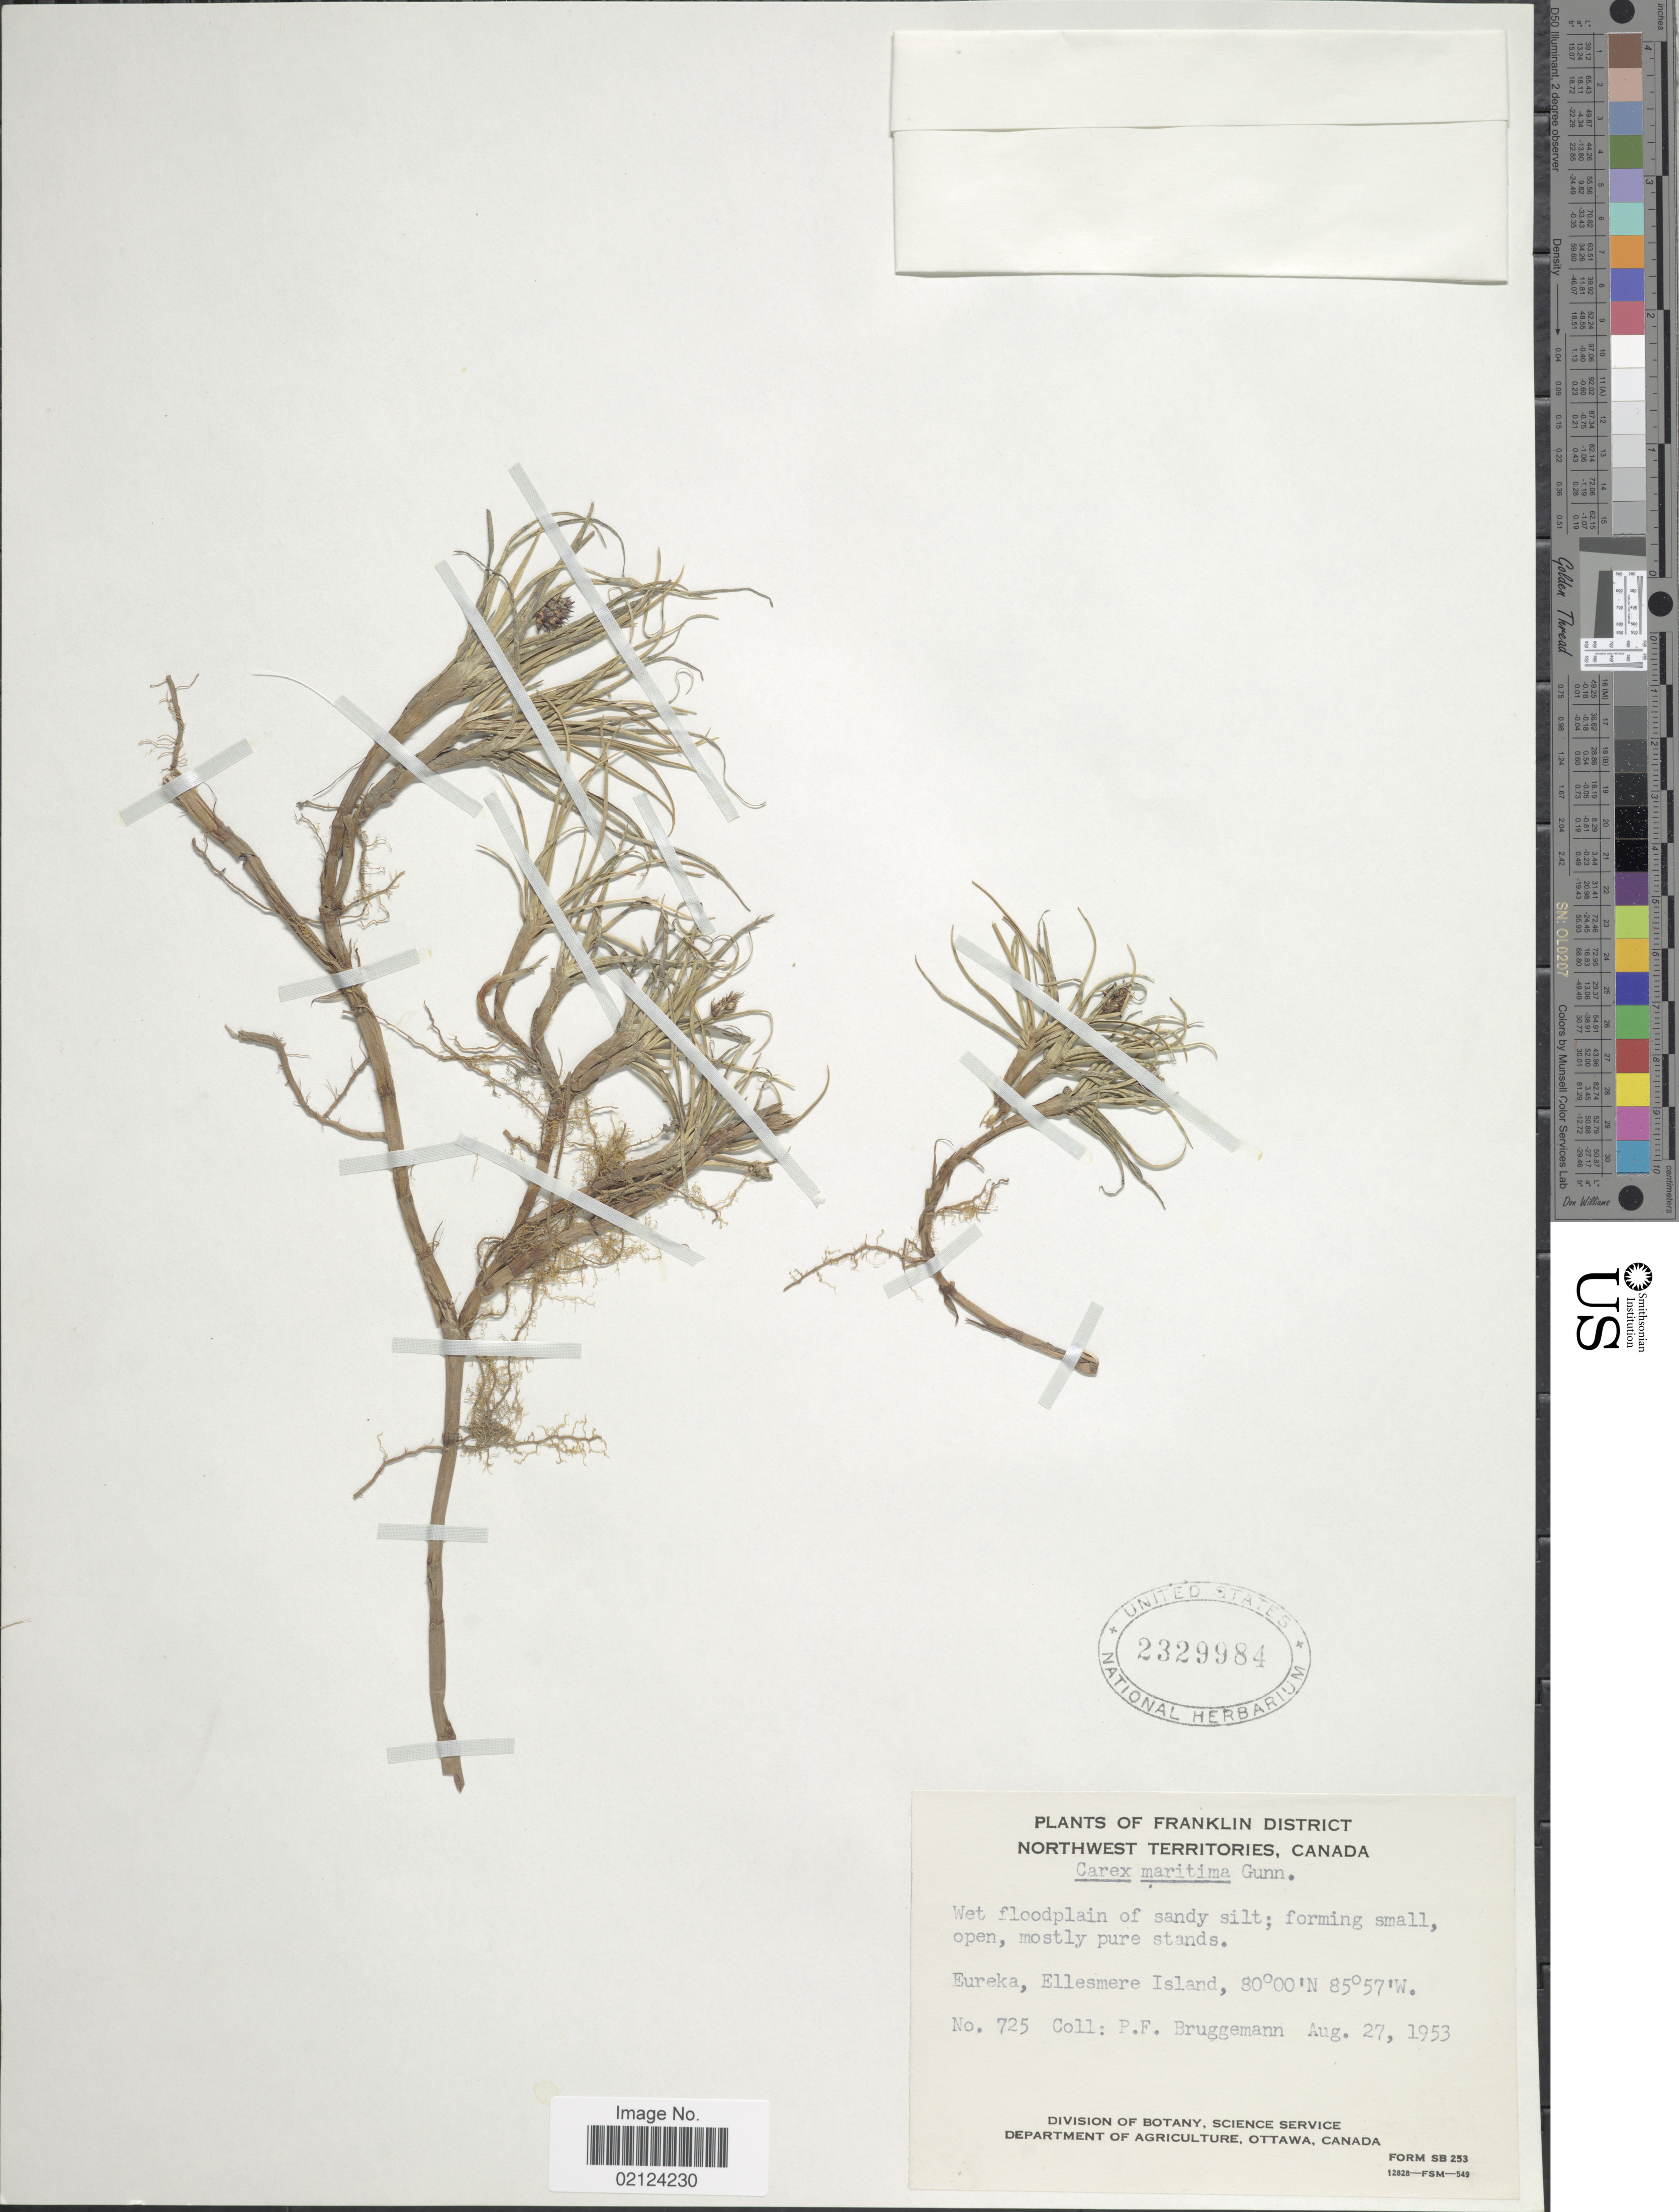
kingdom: Plantae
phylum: Tracheophyta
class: Liliopsida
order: Poales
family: Cyperaceae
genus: Carex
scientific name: Carex maritima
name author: Gunnerus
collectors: P. Bruggemann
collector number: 725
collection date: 1953-08-27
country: Canada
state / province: Northwest Territories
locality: Franklin District. Eureka, Ellesmere Island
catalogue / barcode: US 2329984